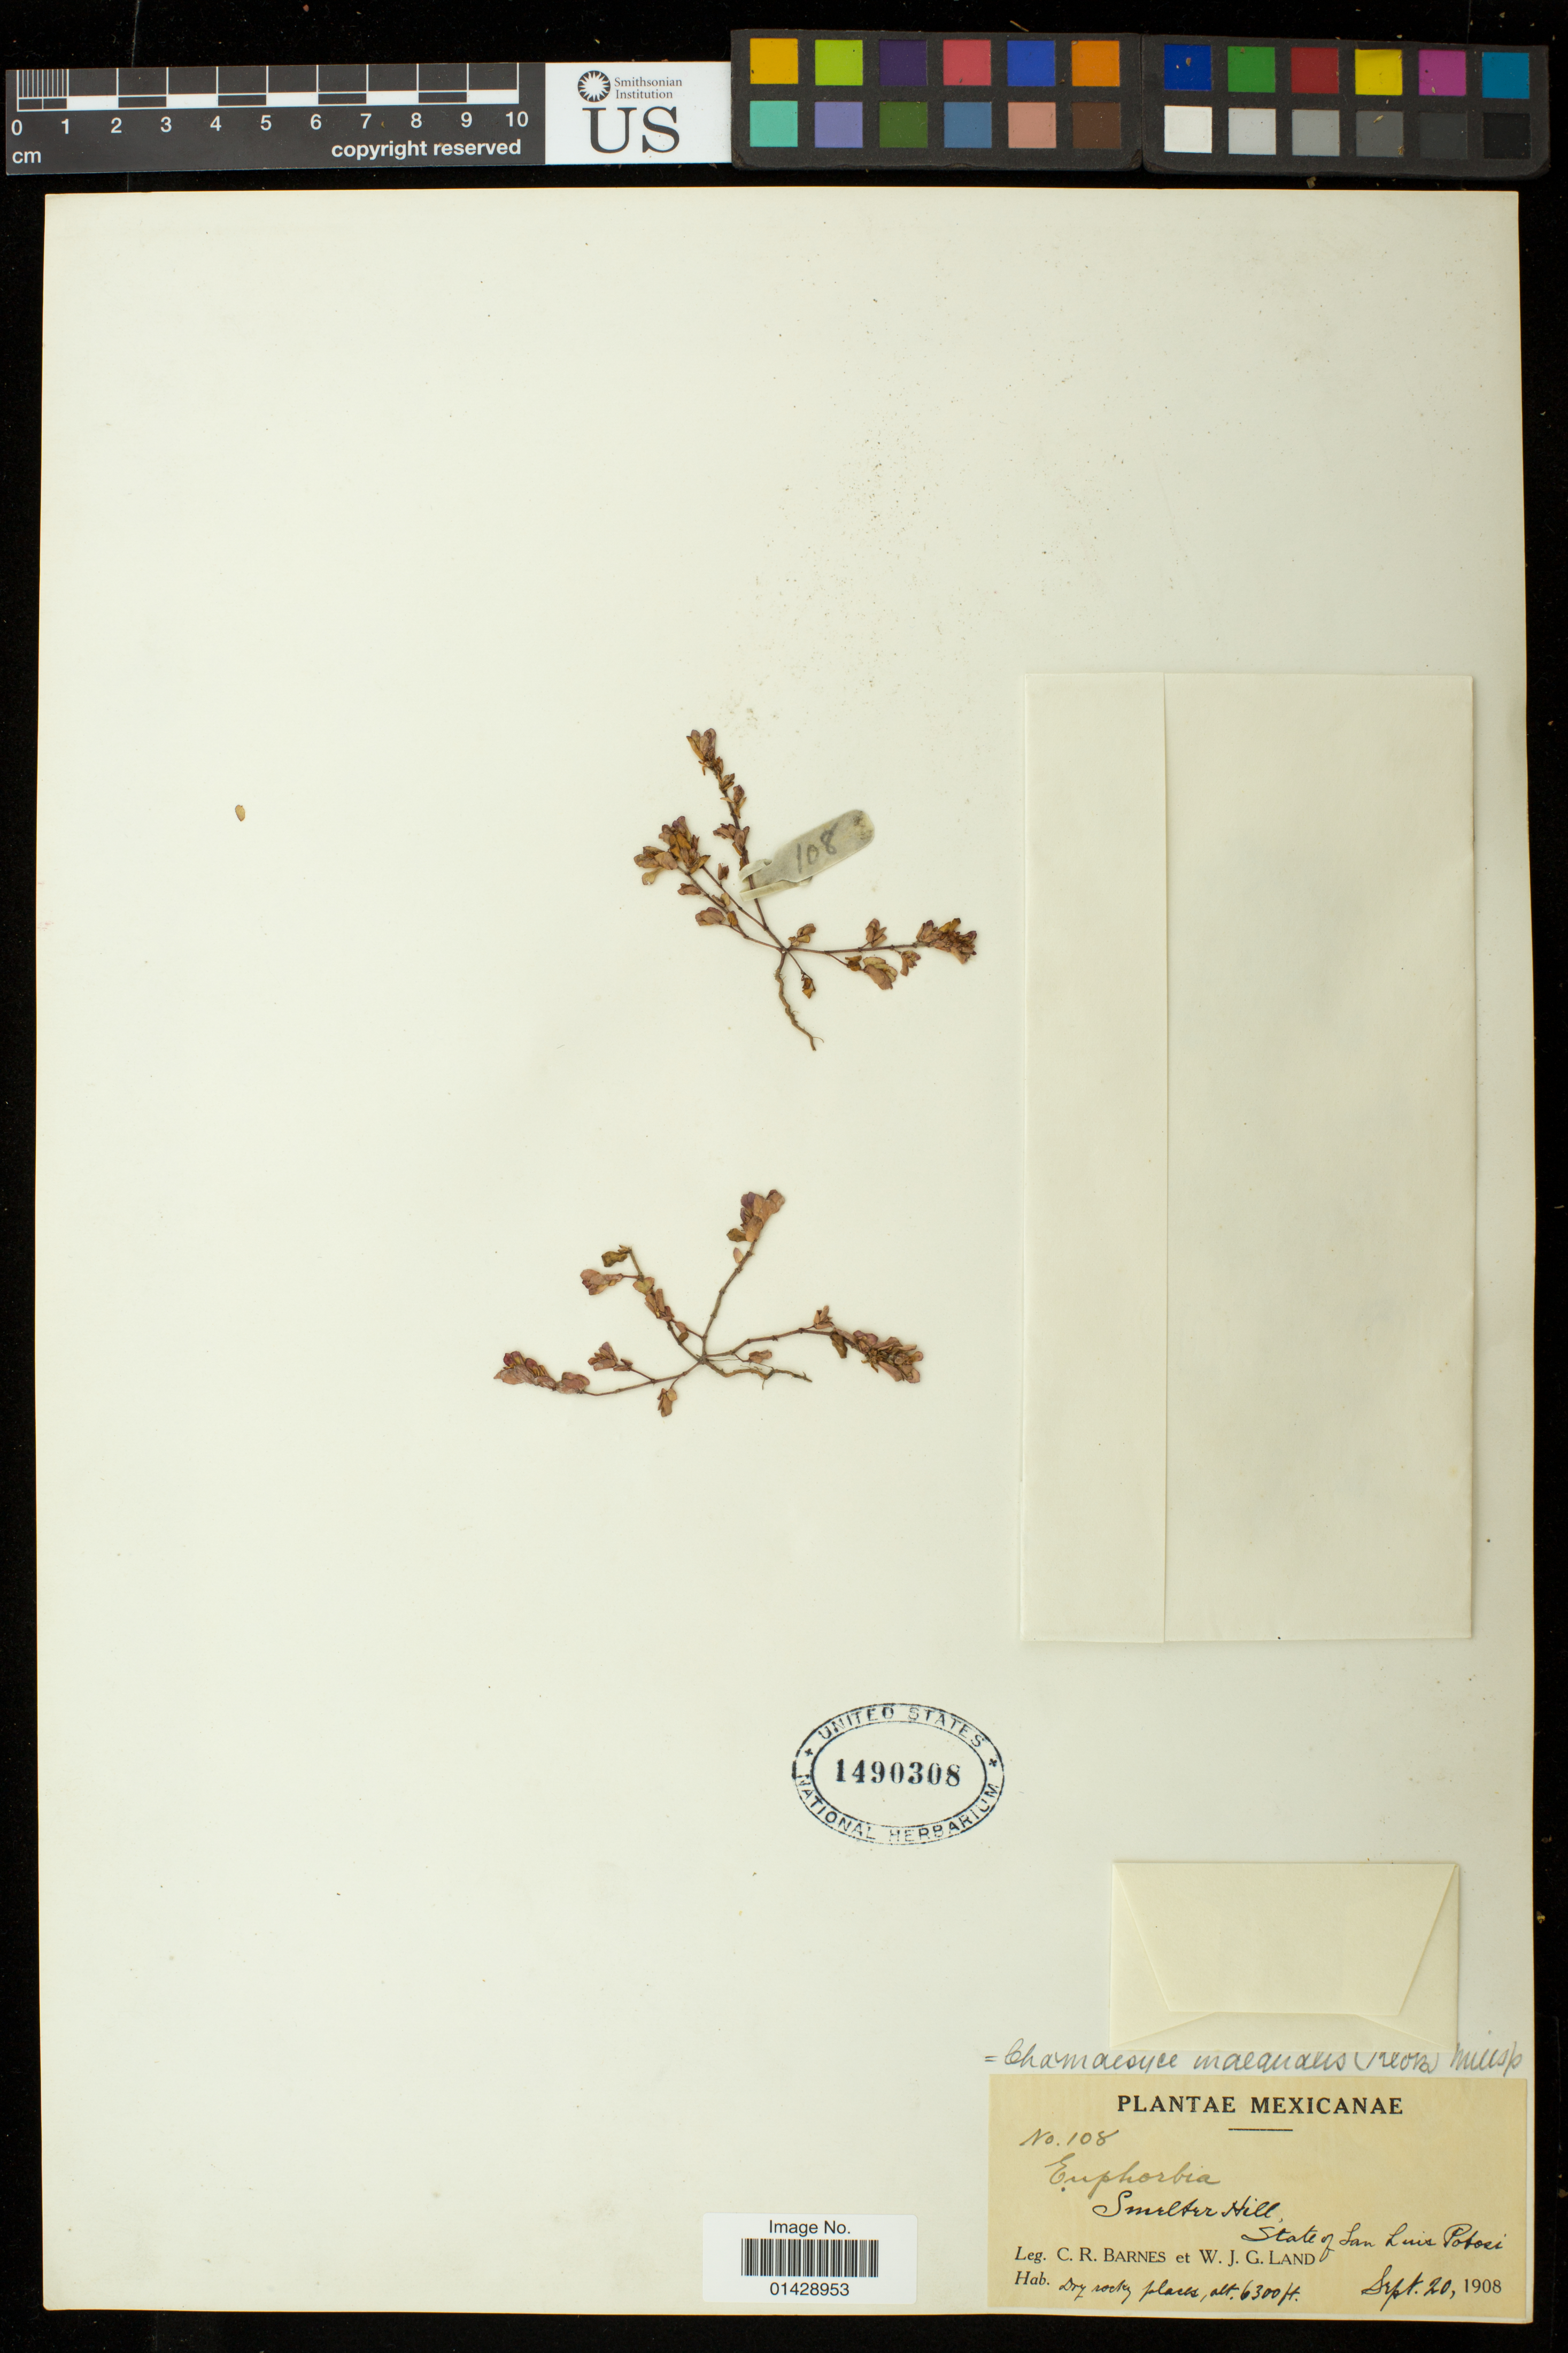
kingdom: Plantae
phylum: Tracheophyta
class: Magnoliopsida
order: Malpighiales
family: Euphorbiaceae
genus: Euphorbia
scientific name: Euphorbia adenoptera subsp. adenoptera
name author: Bertol.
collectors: C. R. Barnes & W. J. G. Land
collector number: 108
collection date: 1908-09-20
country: Mexico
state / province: San Luis Potosí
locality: Smelter Hill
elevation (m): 1920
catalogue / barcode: US 1490308